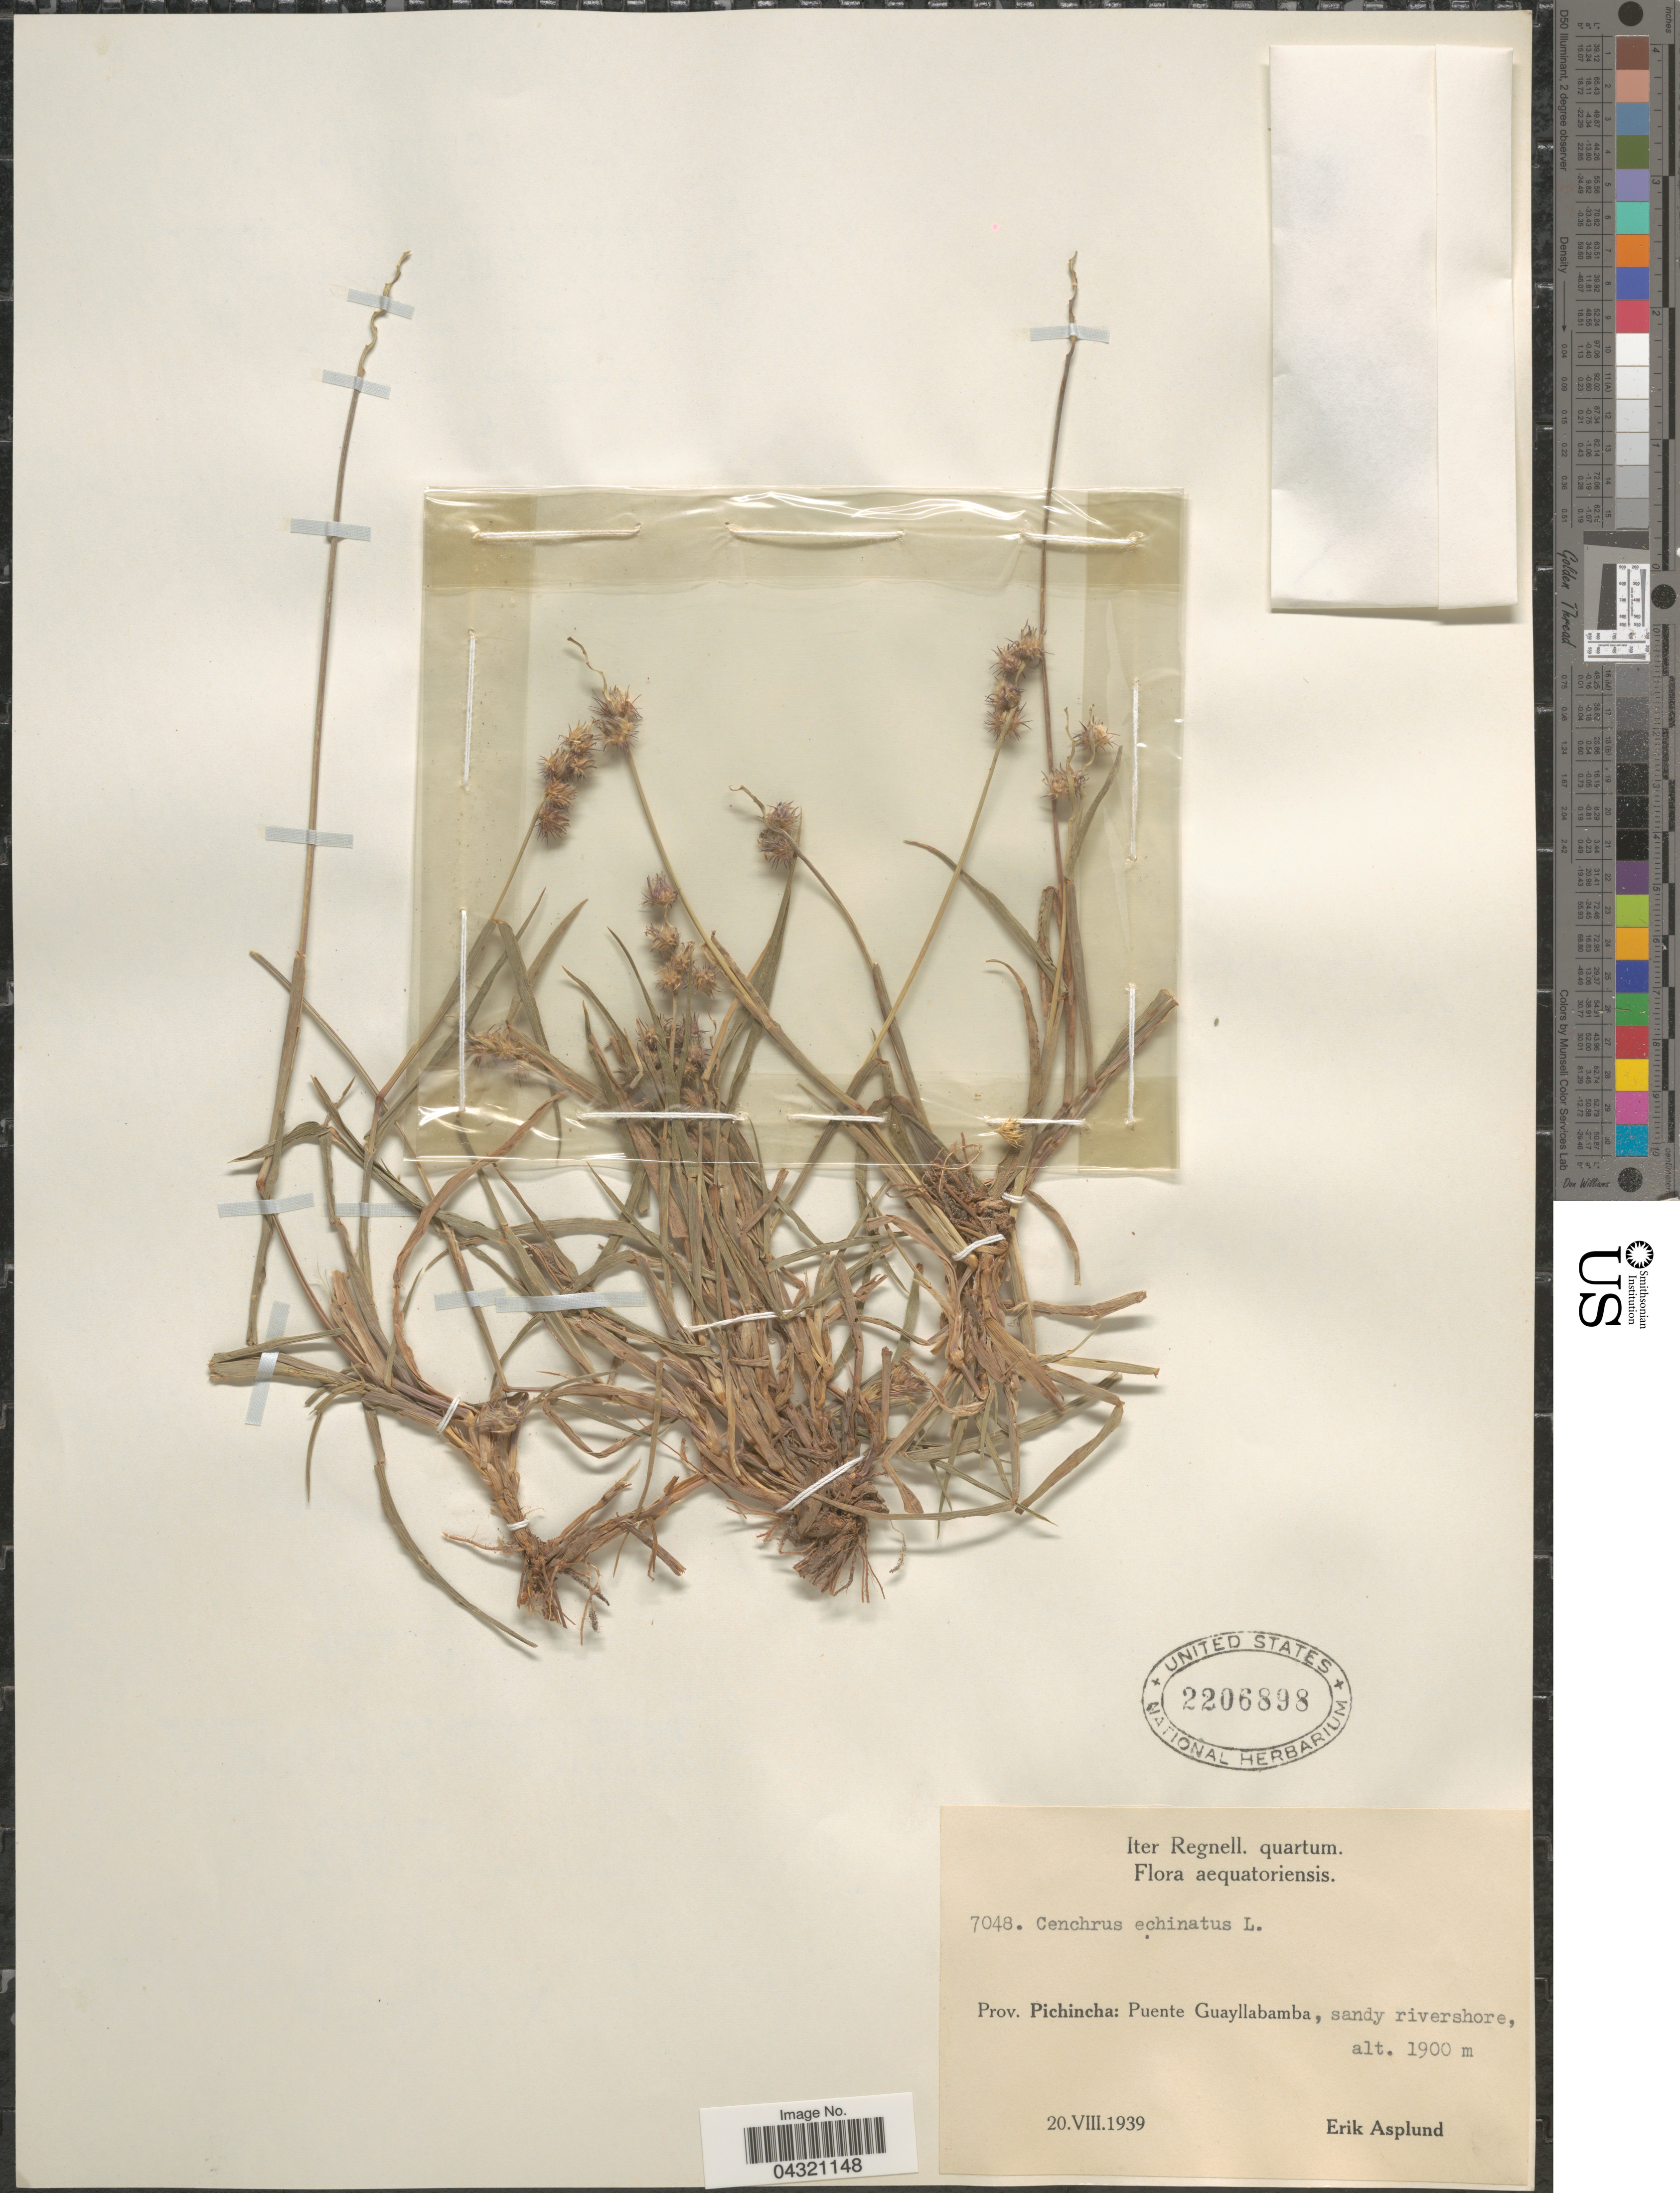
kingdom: Plantae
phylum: Tracheophyta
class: Liliopsida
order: Poales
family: Poaceae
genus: Cenchrus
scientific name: Cenchrus echinatus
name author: L.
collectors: E. Asplund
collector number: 7048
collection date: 1939-08-20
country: Ecuador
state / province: Pichincha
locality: Iter Regnell. quartum. Aequatoriensis. Puente Guayllabamba.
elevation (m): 1900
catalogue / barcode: US 2206898